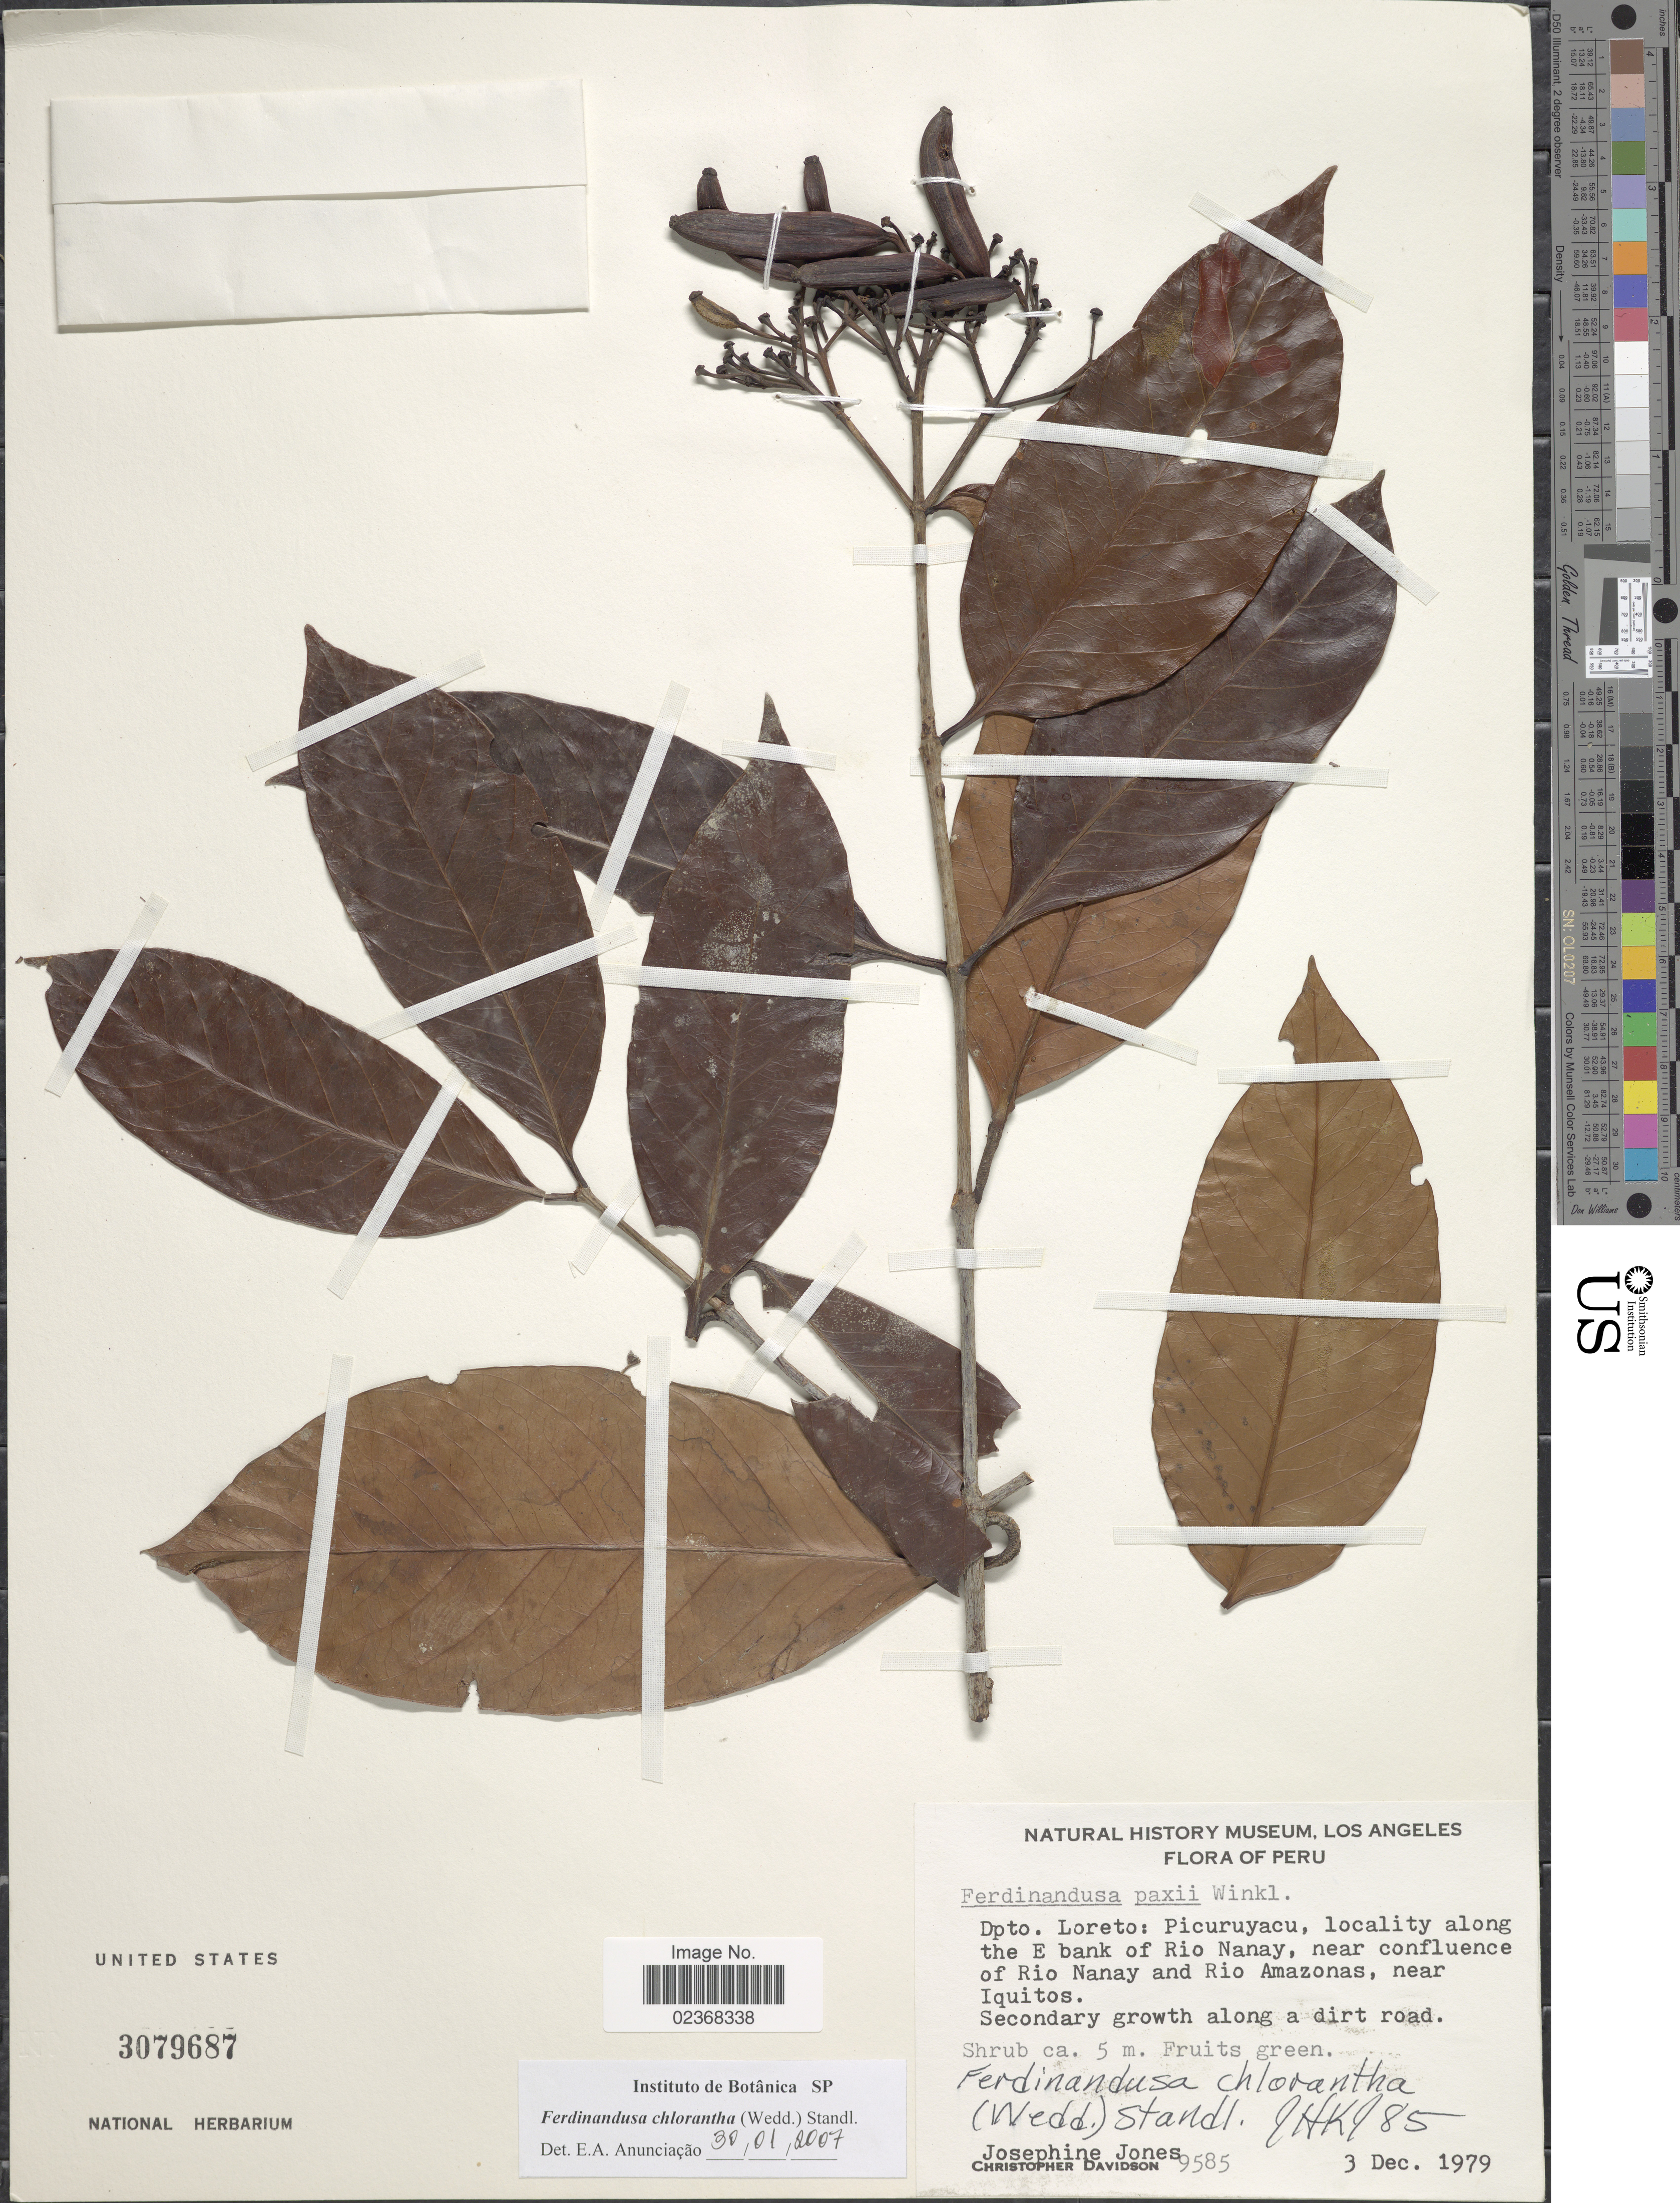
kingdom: Plantae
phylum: Tracheophyta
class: Magnoliopsida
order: Gentianales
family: Rubiaceae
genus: Ferdinandusa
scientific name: Ferdinandusa chlorantha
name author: (Wedd.) Standl.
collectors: J. Jones & C. Davidson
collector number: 9585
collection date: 1979-12-03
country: Peru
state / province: Loreto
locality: Dpto. Loreto: Picuruyacu, locally along the E bank of Rio Nanany, near confluence of Rio Nanay and Rio Amazonas, near Iquitos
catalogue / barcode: US 3079687